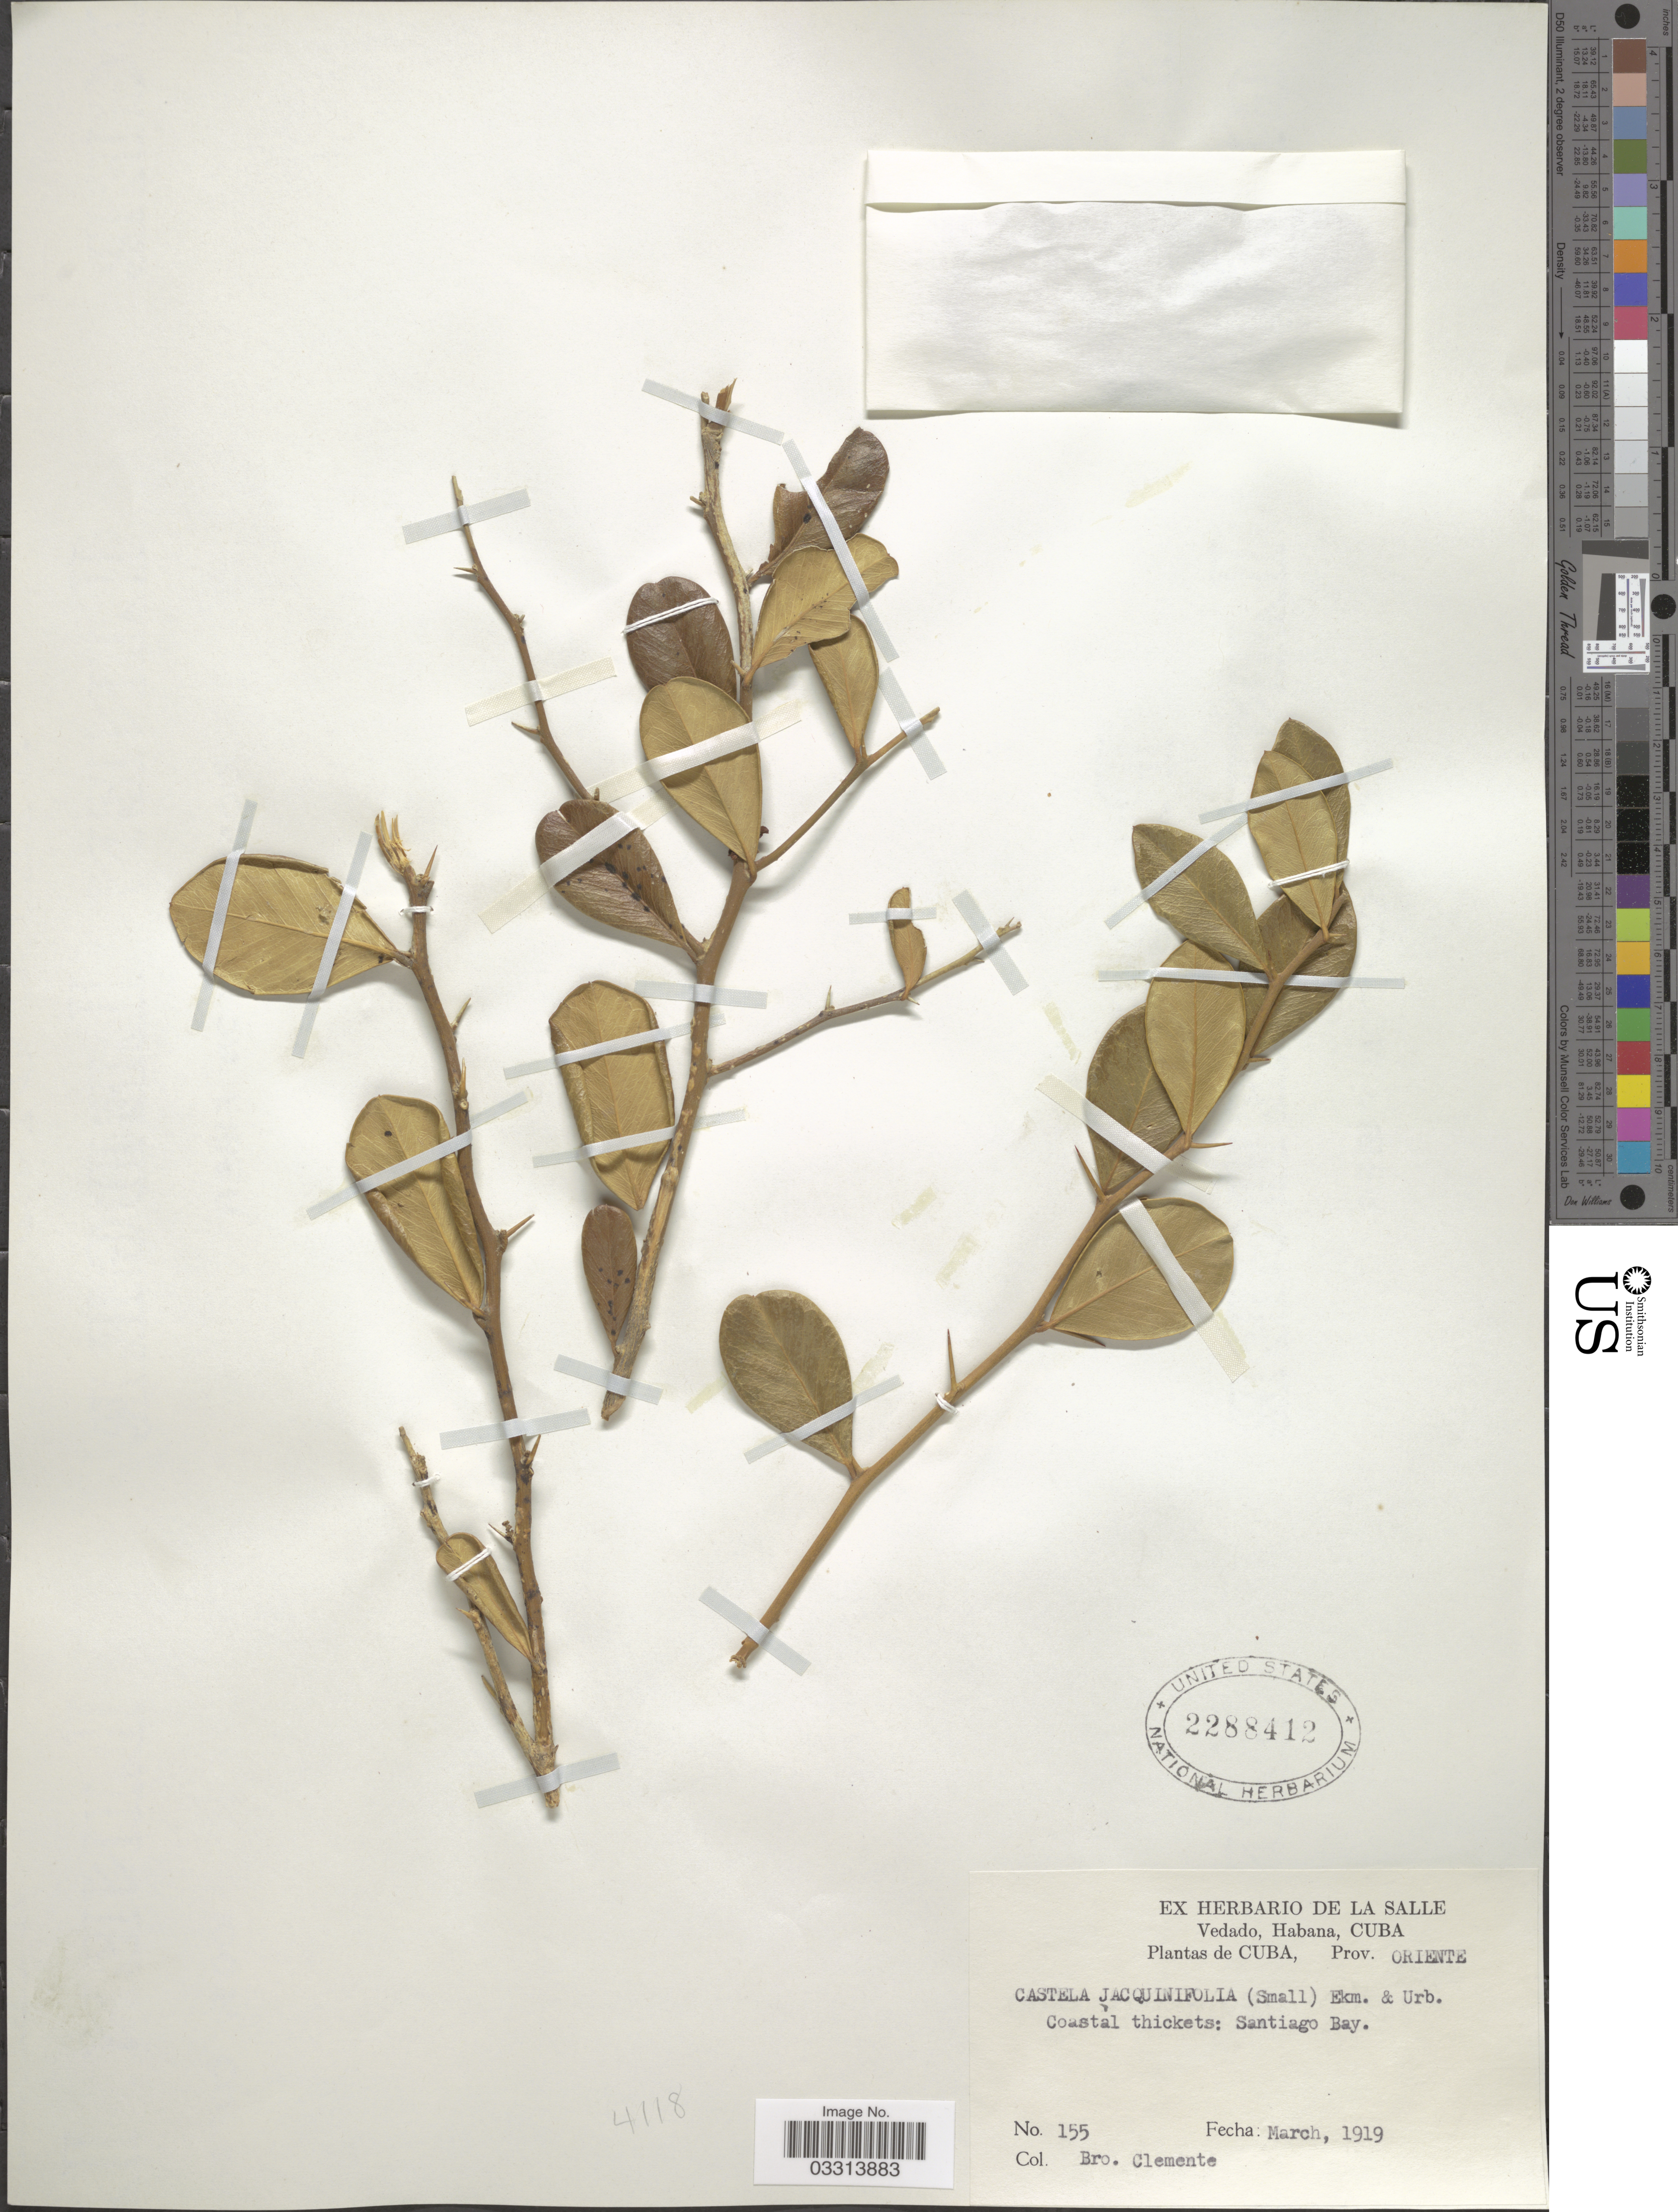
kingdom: Plantae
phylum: Tracheophyta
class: Magnoliopsida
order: Sapindales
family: Simaroubaceae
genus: Castela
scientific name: Castela jacquiniifolia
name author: (Small) ex Urb.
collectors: Bro. Clemente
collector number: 155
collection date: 1919-03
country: Cuba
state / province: Oriente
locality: Santiago Bay.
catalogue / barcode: US 2288412